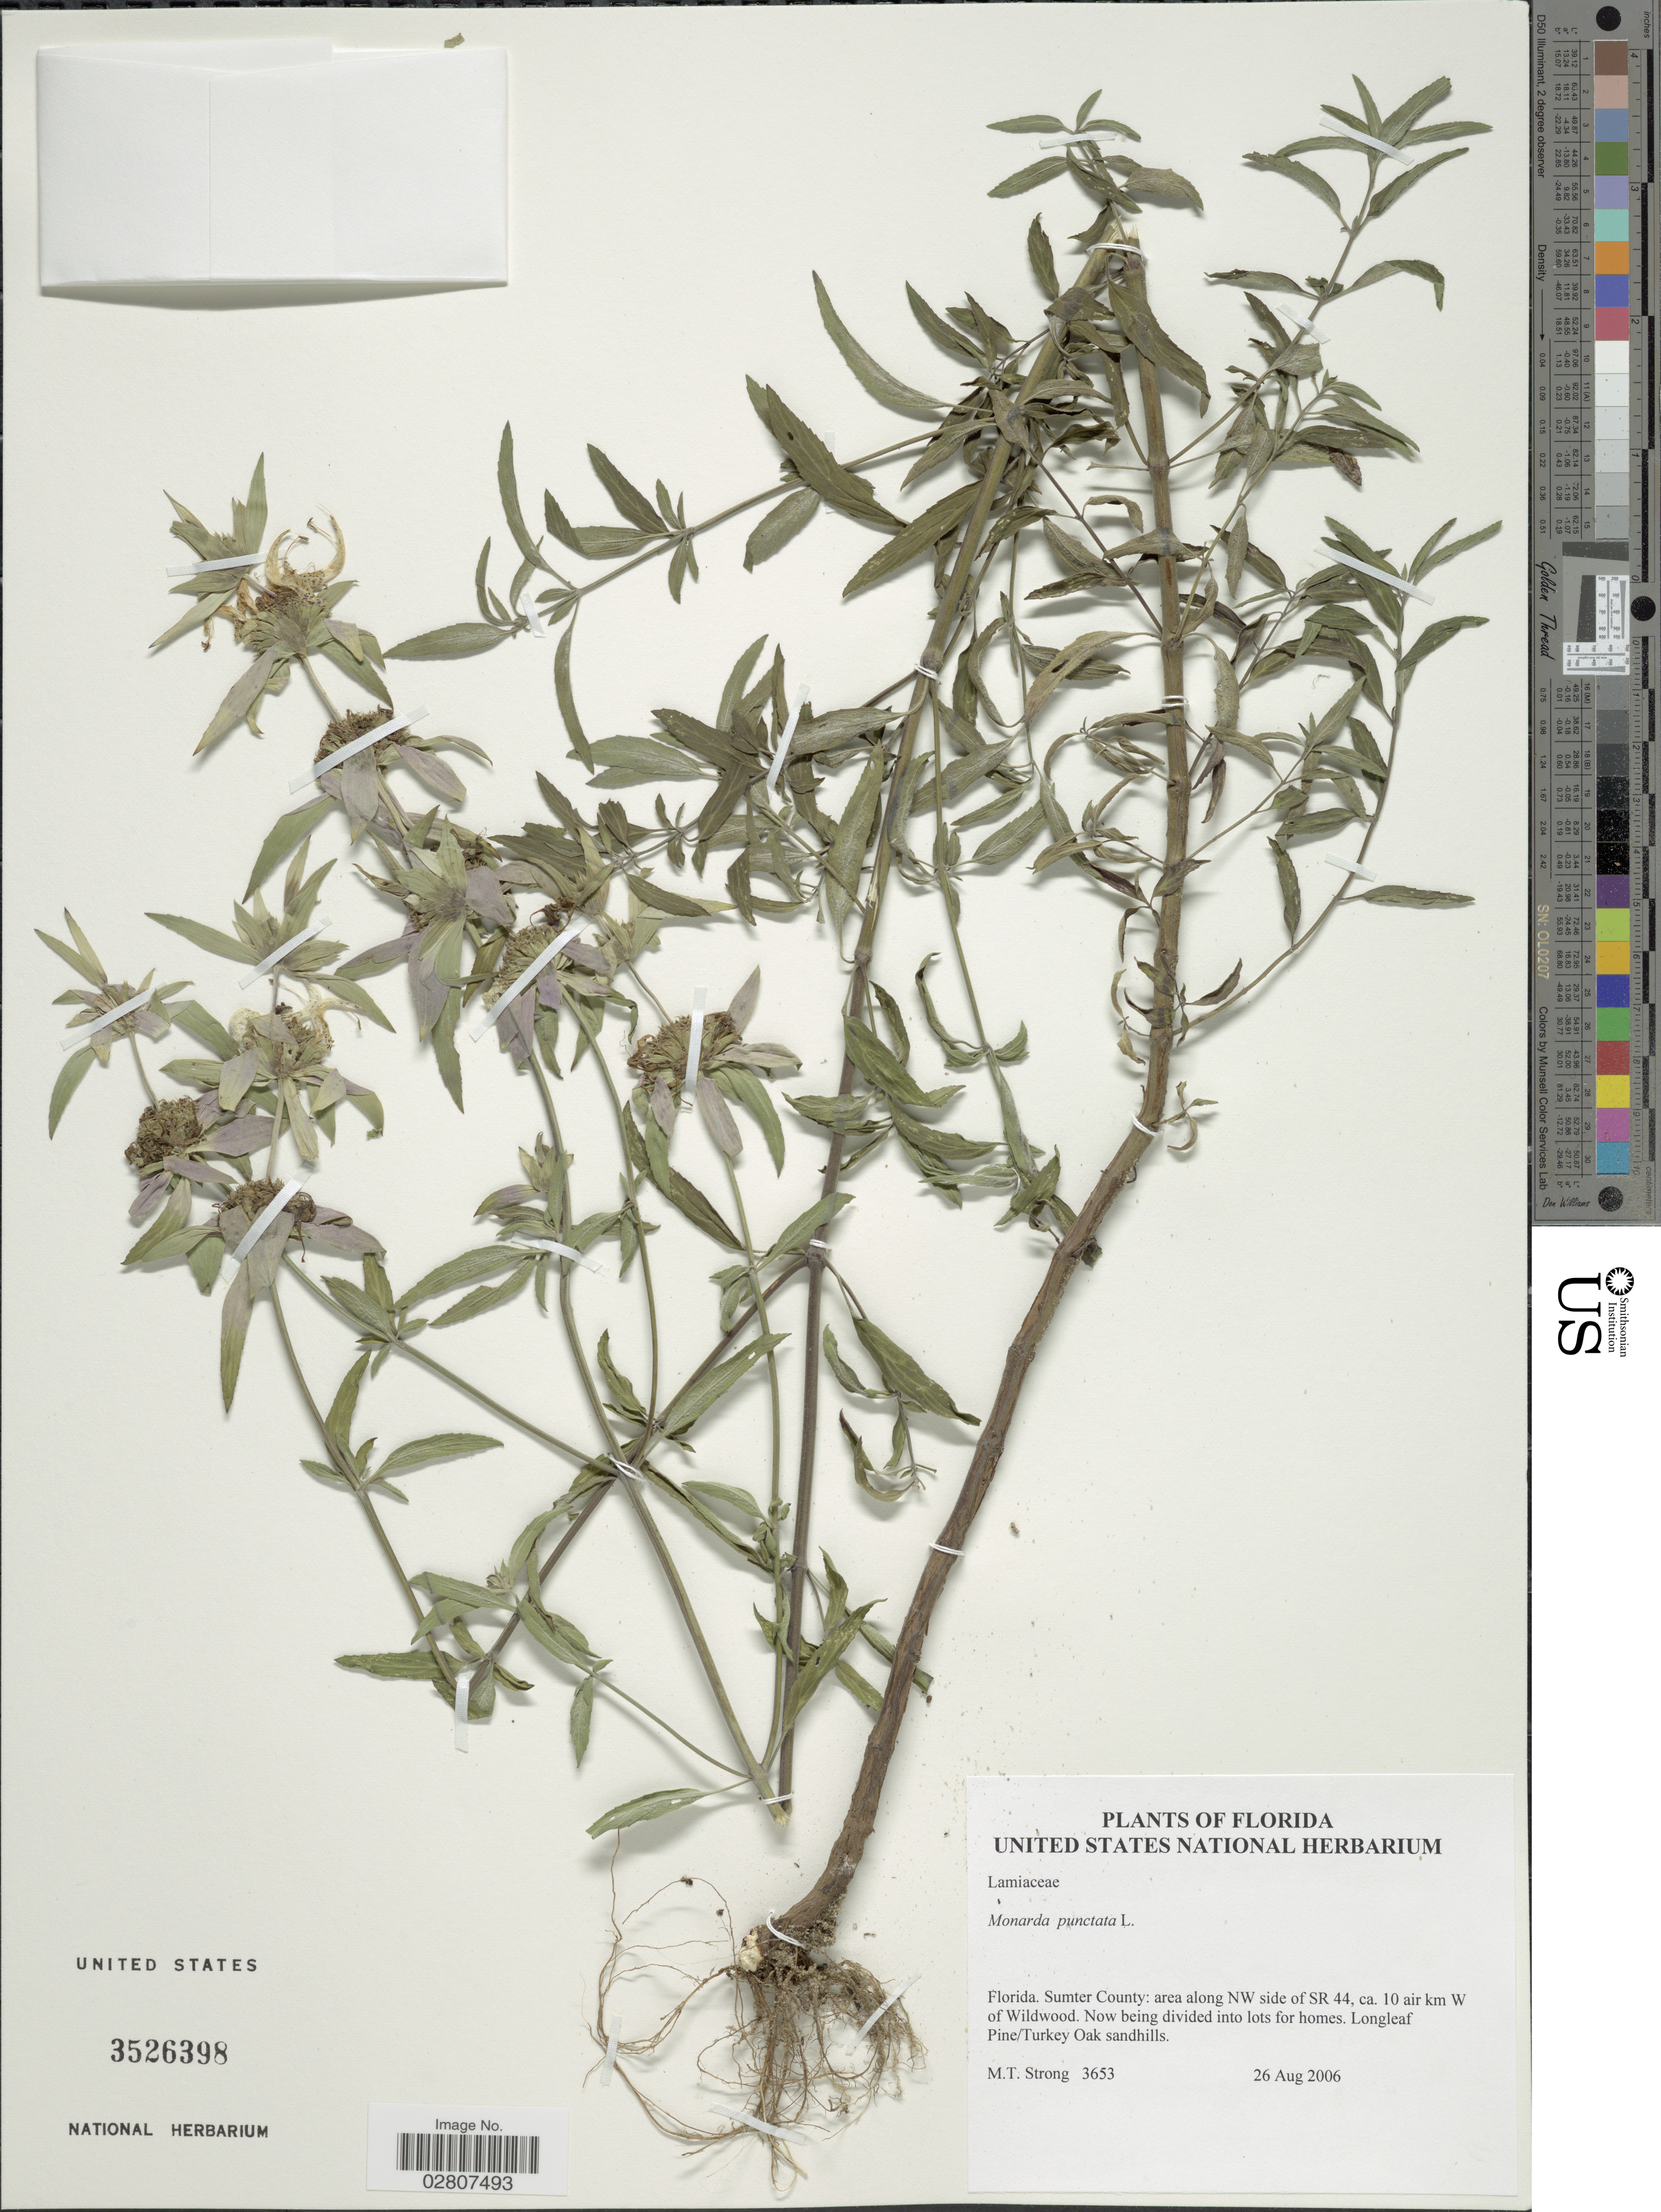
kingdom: Plantae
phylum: Tracheophyta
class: Magnoliopsida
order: Lamiales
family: Lamiaceae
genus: Monarda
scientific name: Monarda punctata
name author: L.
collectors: M. T. Strong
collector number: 3653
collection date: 2006-08-26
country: United States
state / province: Florida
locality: Florida. Sumter County: area along NW side of SR 44, ca. 10 air km W of Wildwood. Now being divided into lots for homes. Longleaf Pine/Turkey Oak sandhills.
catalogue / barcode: US 3526398